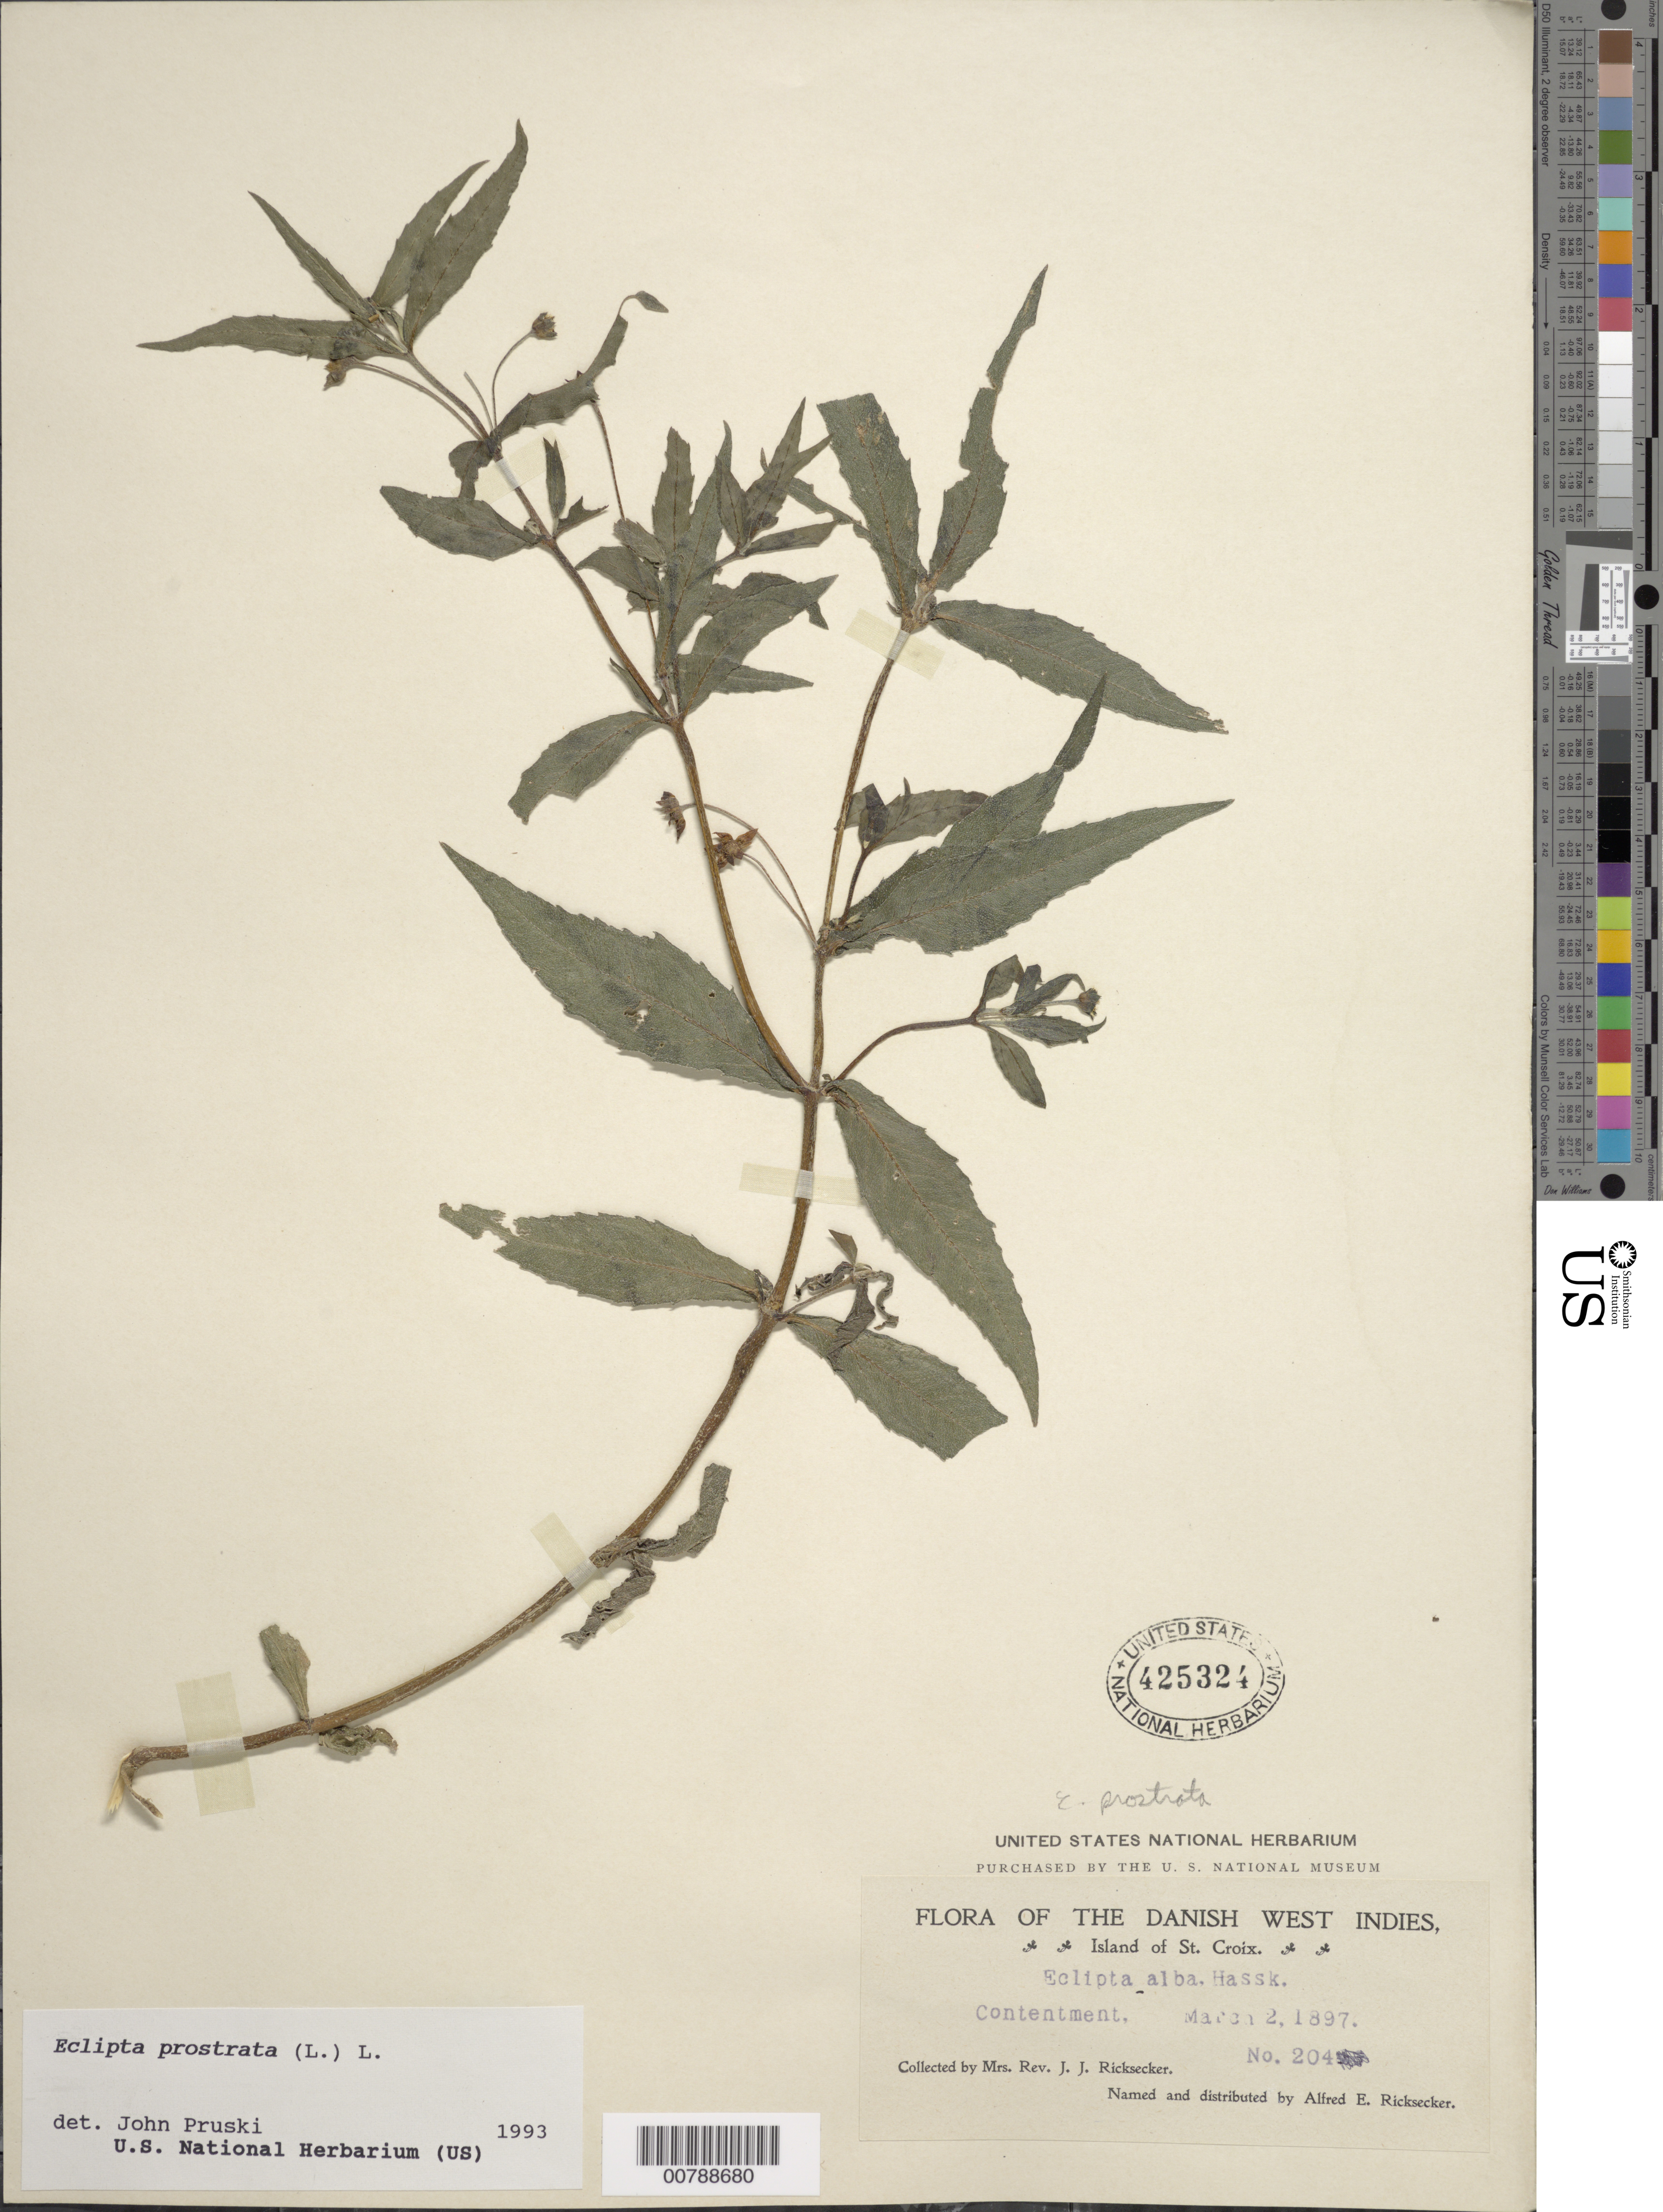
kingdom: Plantae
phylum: Tracheophyta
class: Magnoliopsida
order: Asterales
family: Asteraceae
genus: Eclipta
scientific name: Eclipta prostrata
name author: (L.) L.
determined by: Pruski, J. F.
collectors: L. A. Ricksecker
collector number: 204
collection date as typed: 02 Mar 1897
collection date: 1897-03-02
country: U.S. Virgin Islands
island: St. Croix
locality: Contentment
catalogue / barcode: US 425324